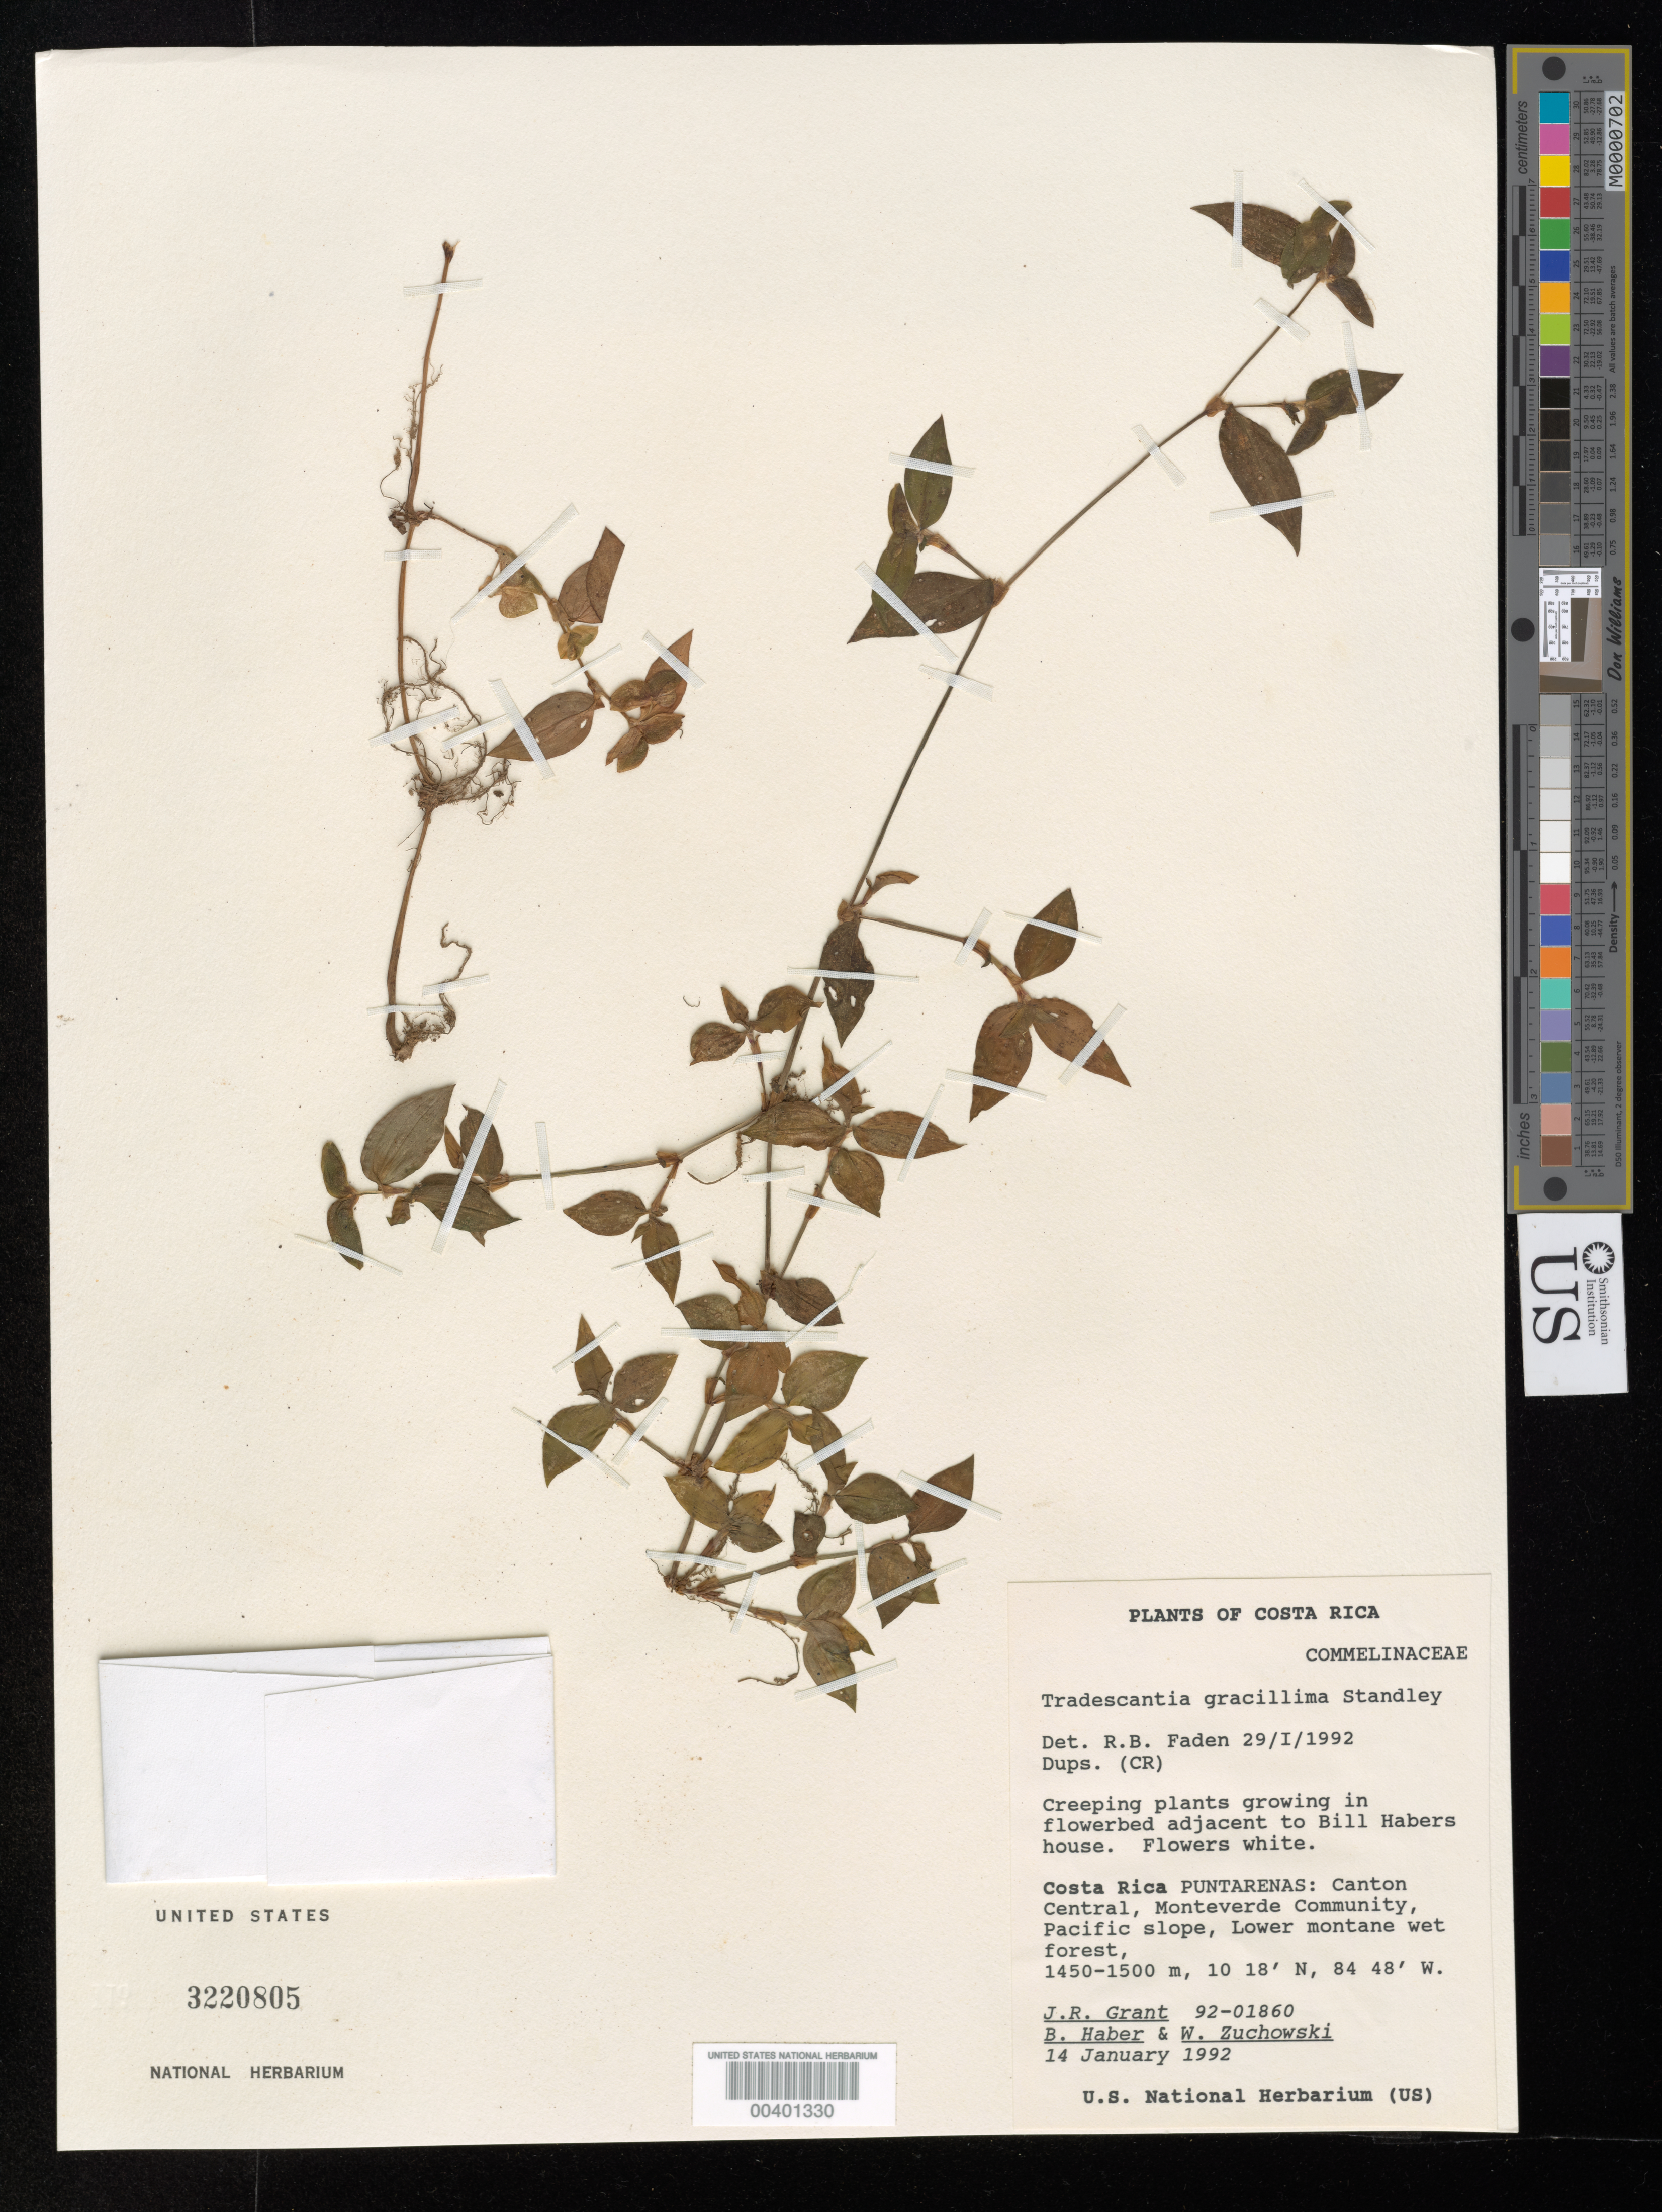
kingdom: Plantae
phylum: Tracheophyta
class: Liliopsida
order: Commelinales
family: Commelinaceae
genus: Tradescantia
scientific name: Tradescantia gracillima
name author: Standl.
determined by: Faden, Robert B., (US), Smithsonian Institution - National Museum of Natural History (UNITED STATES)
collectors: J. R. Grant, B. Haber & W. Zuchowski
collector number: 92-01860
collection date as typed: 14 Jan 1992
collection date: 1992-01-14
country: Costa Rica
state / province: Puntarenas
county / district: Puntarenas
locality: Canton central, monteverde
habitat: Lower montane wet forest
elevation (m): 1450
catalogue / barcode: US 3220805